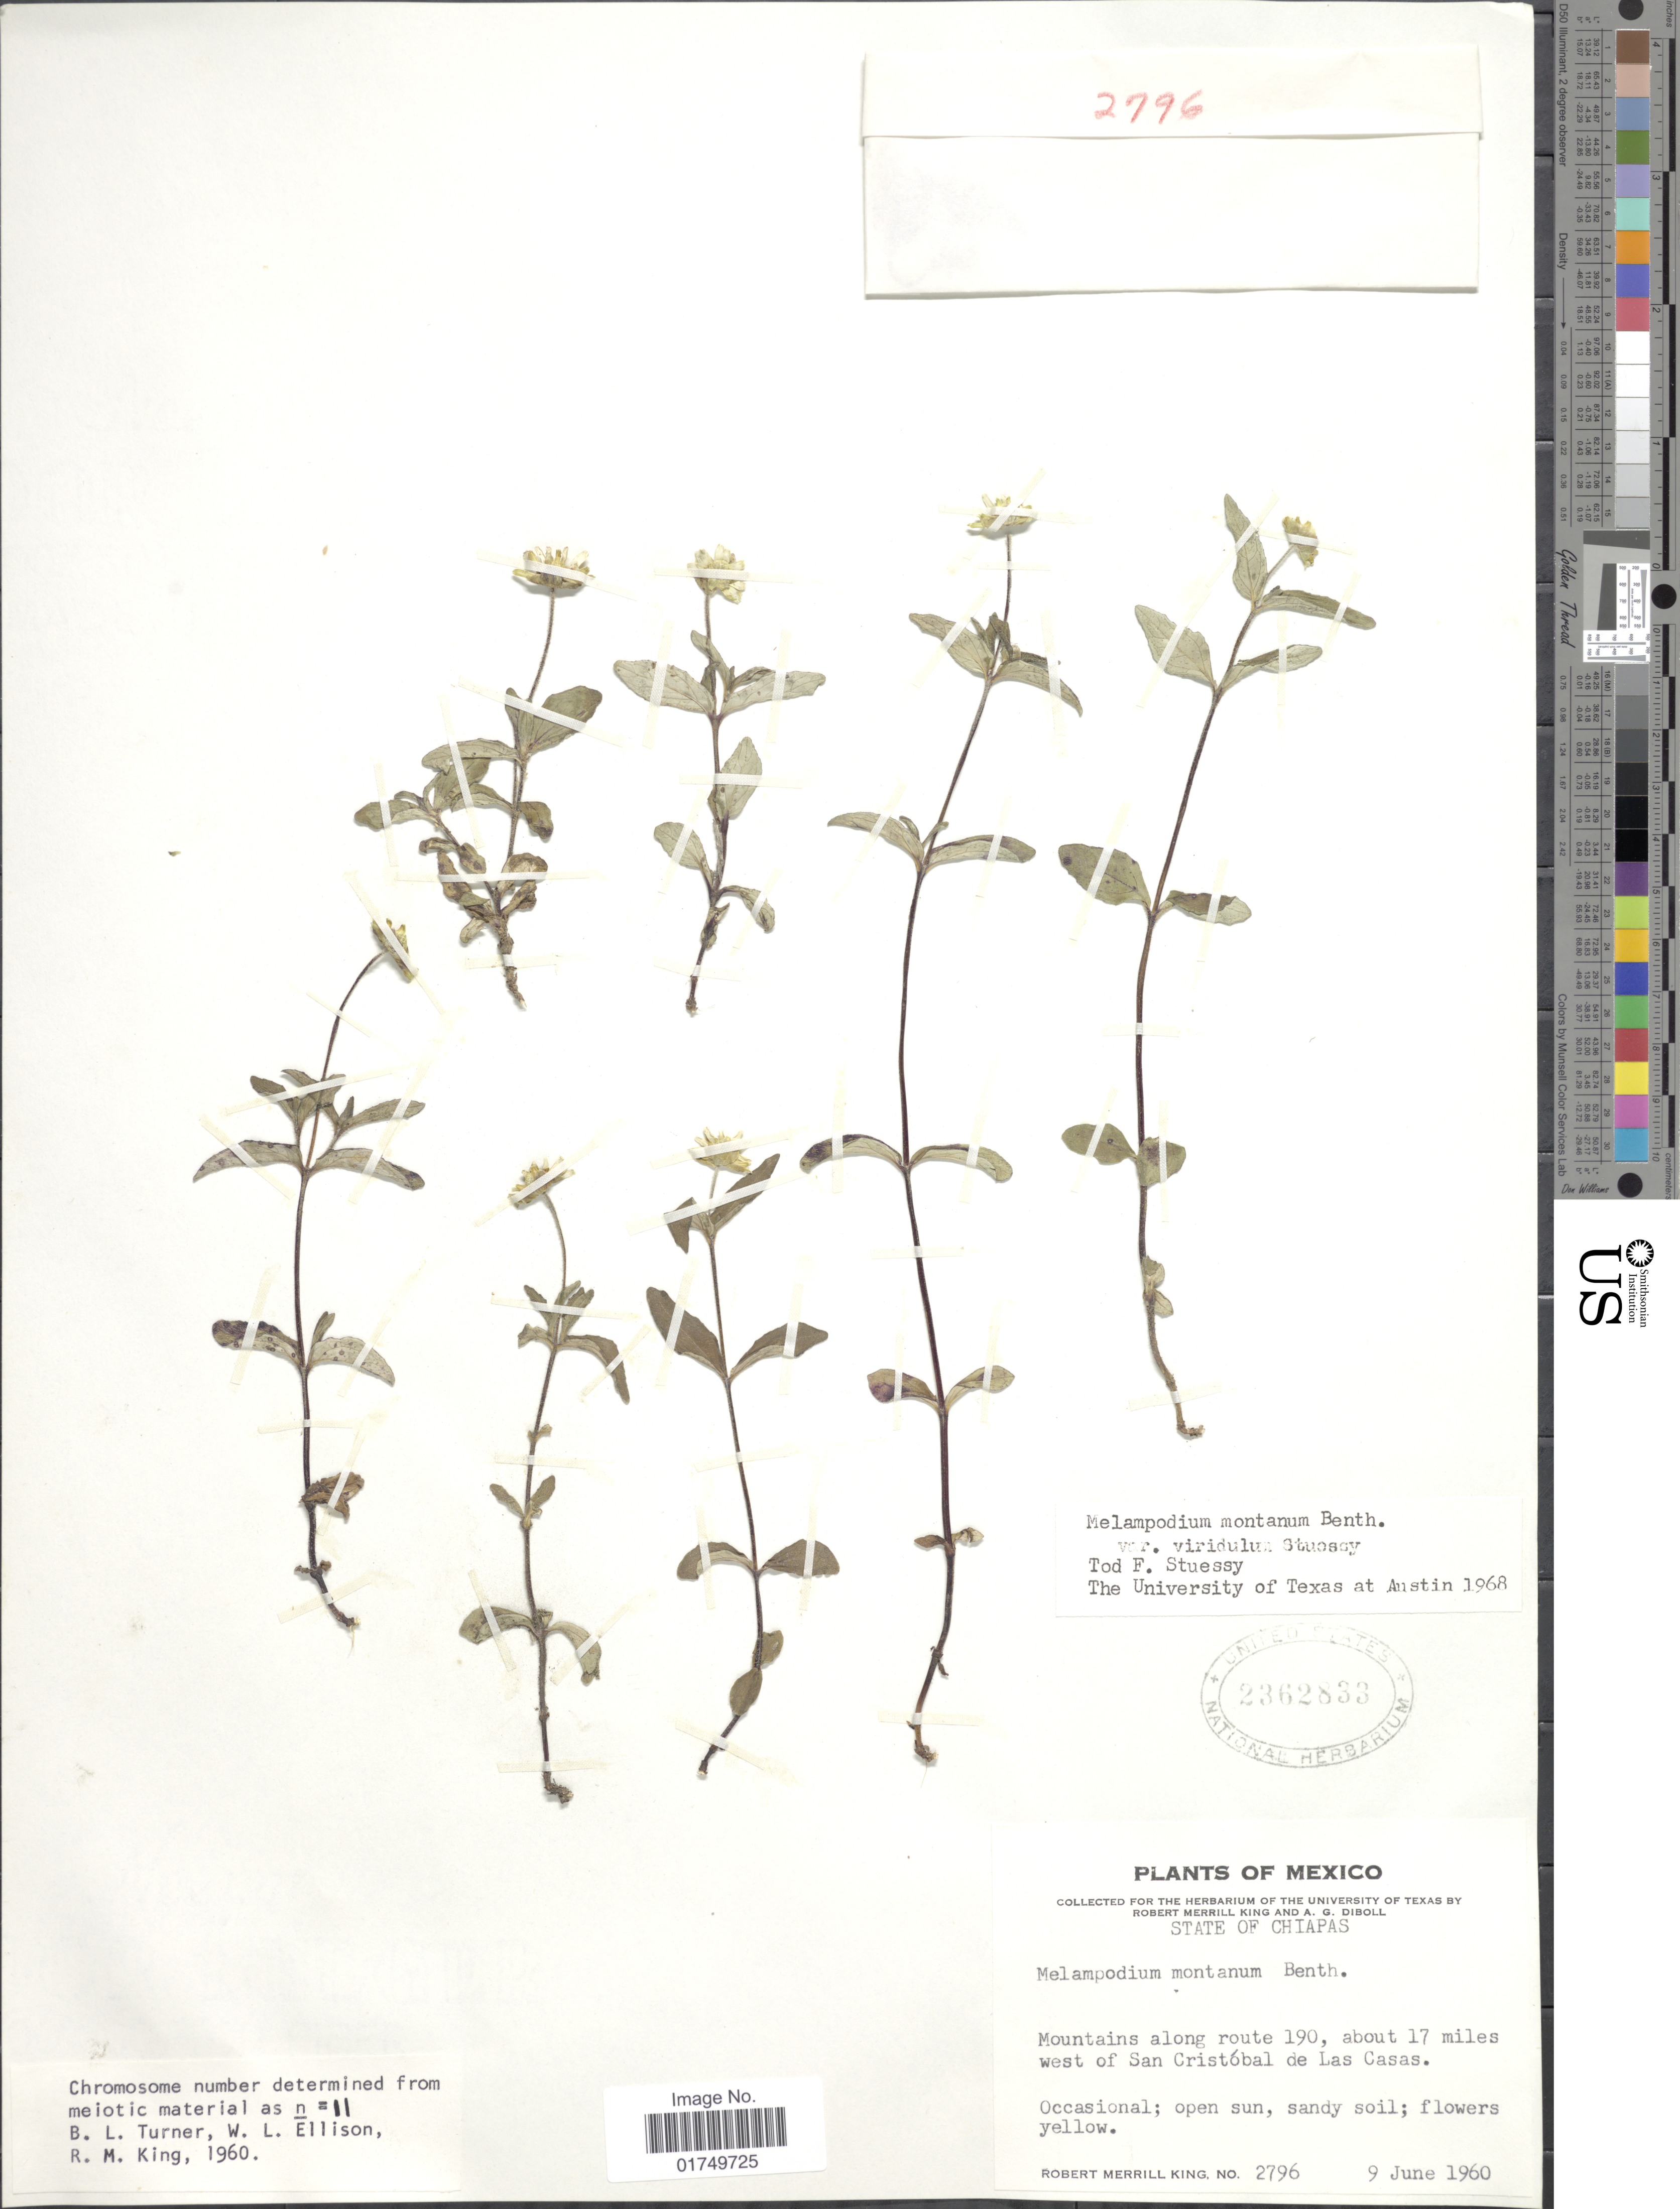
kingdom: Plantae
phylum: Tracheophyta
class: Magnoliopsida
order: Asterales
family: Asteraceae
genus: Melampodium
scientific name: Melampodium montanum var. viridulum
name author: Stuessy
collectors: R. M. King & A. Diboll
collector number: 2796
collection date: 1960-06-09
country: Mexico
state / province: Chiapas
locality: Along route 190, about 17 miles west of San Cristóbal de Las Casas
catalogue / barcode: US 2362833